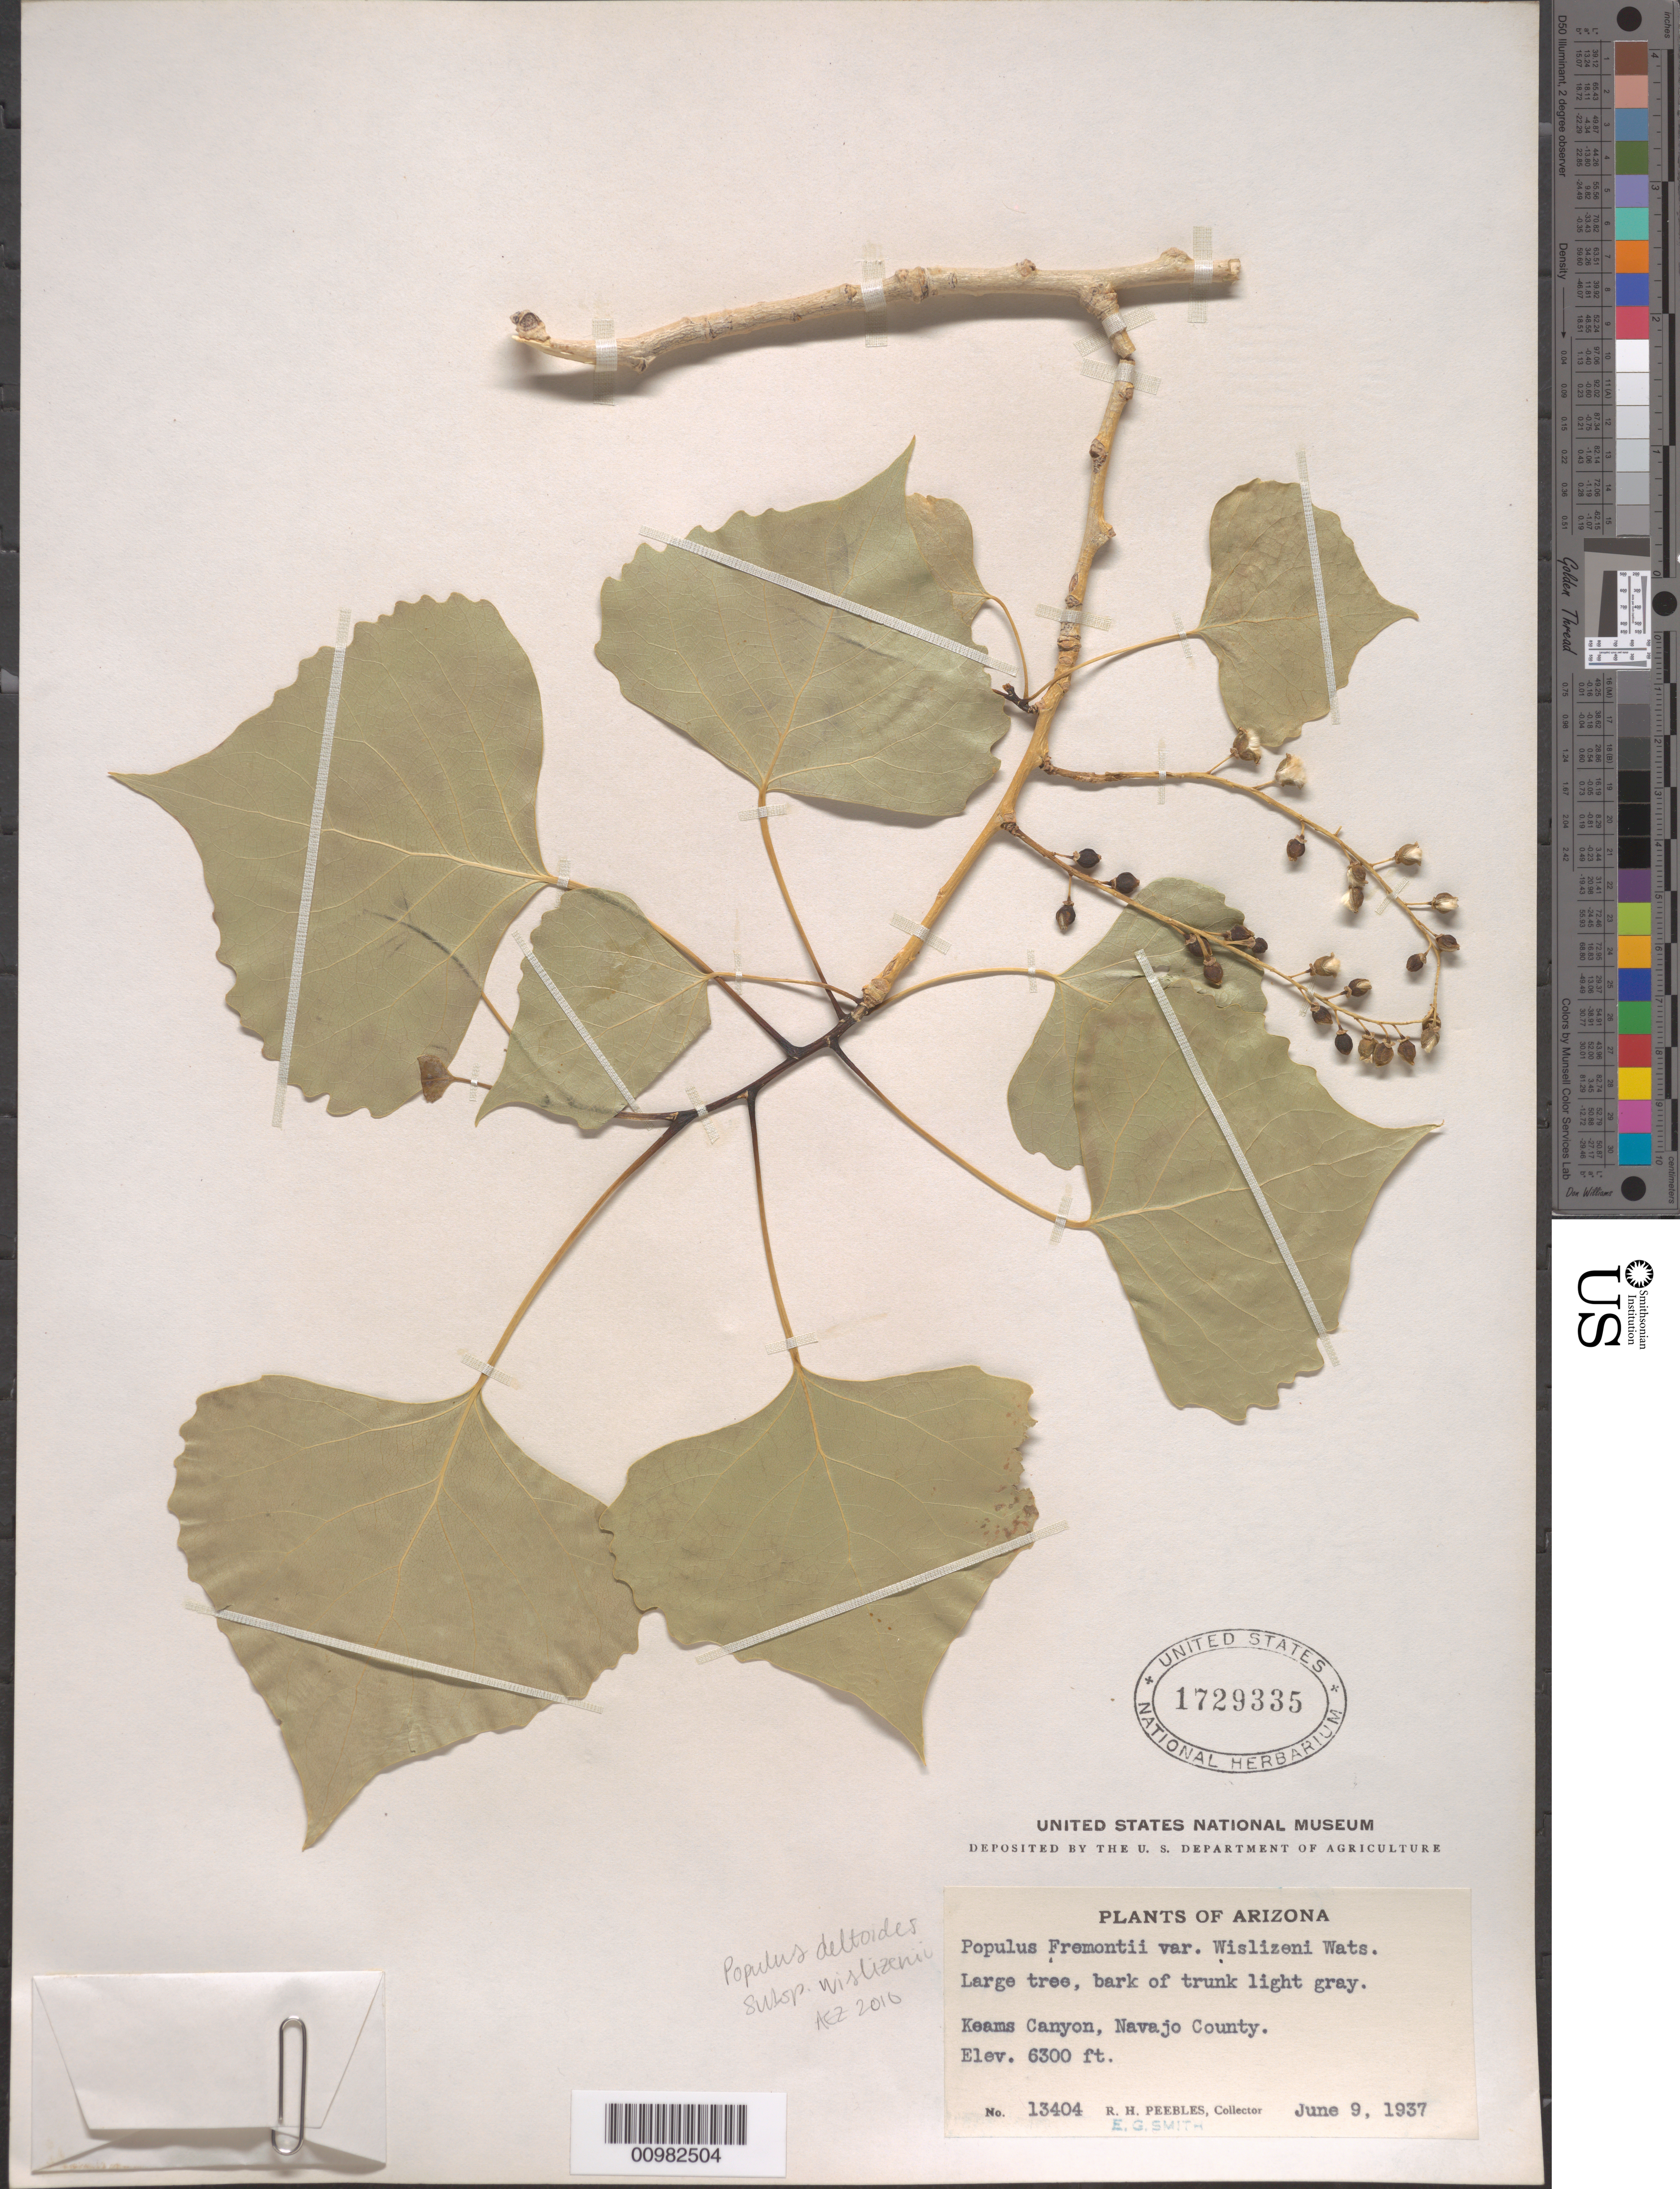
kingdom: Plantae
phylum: Tracheophyta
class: Magnoliopsida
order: Malpighiales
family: Salicaceae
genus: Populus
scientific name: Populus deltoides subsp. wislizeni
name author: (S. Watson) Eckenw.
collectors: R. H. Peebles & E. G. Smith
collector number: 13404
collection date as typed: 09 Jun 1937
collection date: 1937-06-09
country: United States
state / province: Arizona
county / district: Navajo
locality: Keams Canyon.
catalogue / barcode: US 1729335